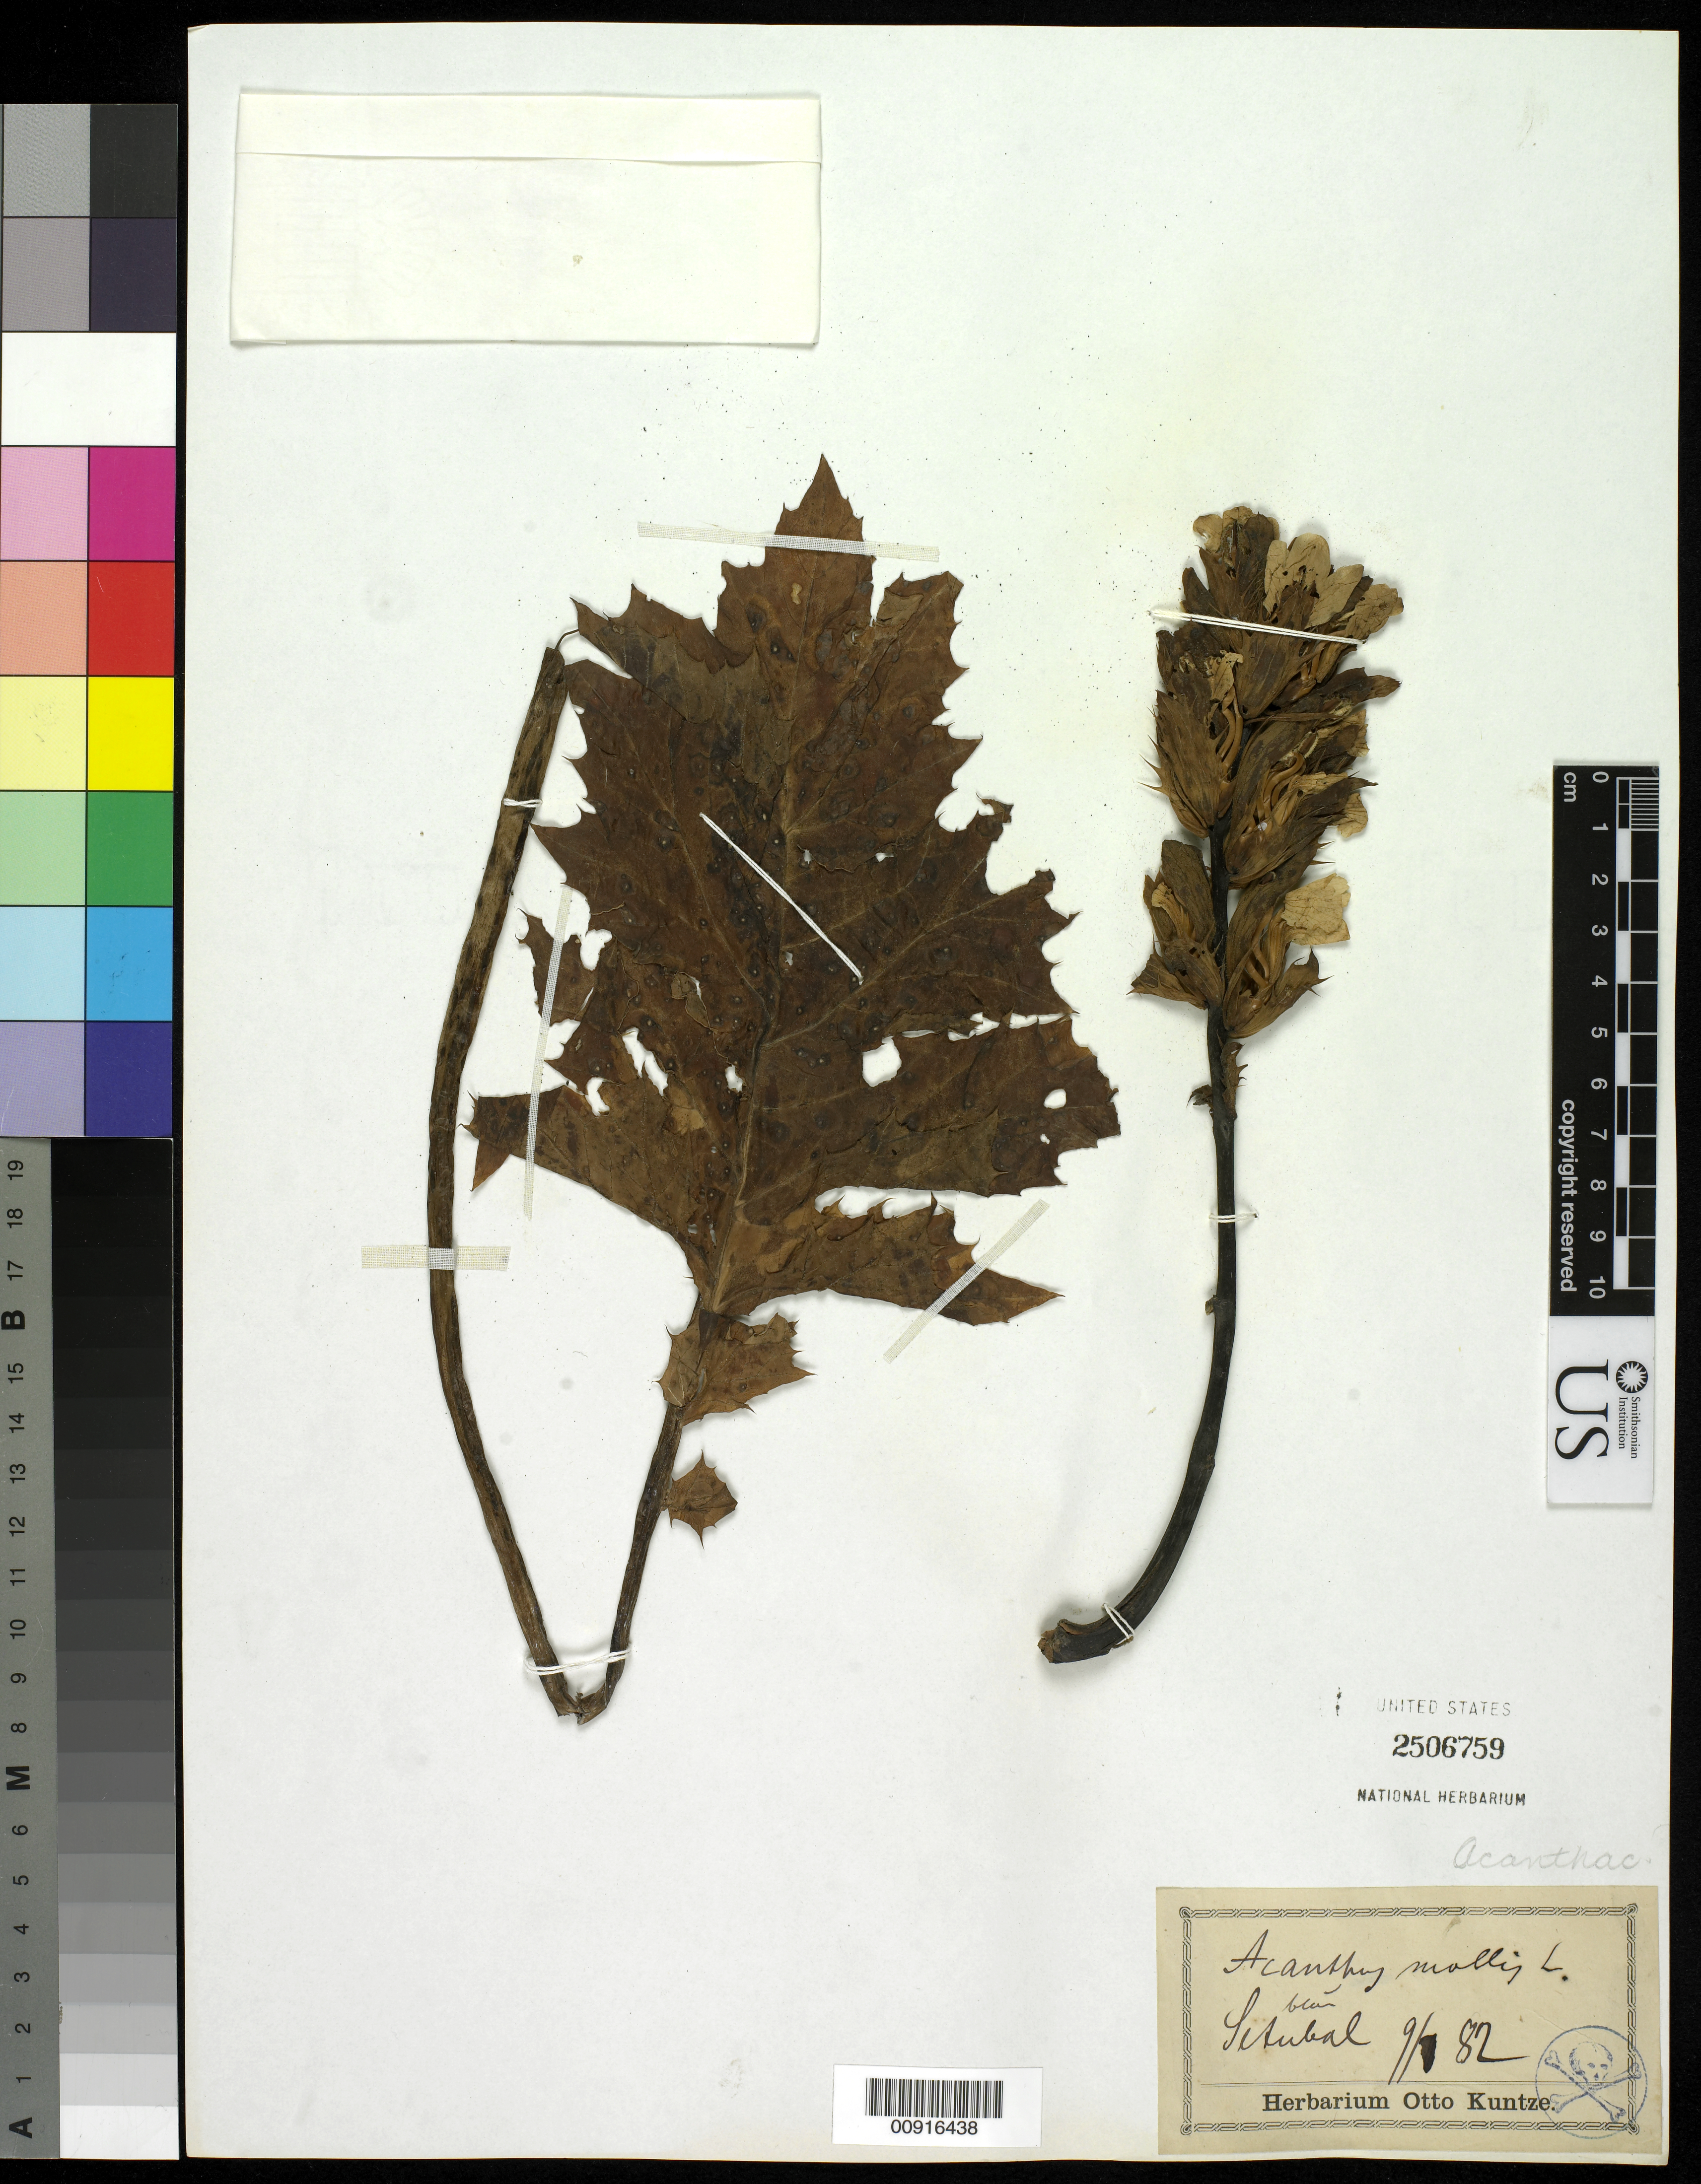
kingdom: Plantae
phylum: Tracheophyta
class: Magnoliopsida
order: Lamiales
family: Acanthaceae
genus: Acanthus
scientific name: Acanthus mollis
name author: L.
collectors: C.E.O. Kuntze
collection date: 1882-07-09 or 1882-09-07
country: Portugal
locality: Setubal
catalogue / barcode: US 2506759